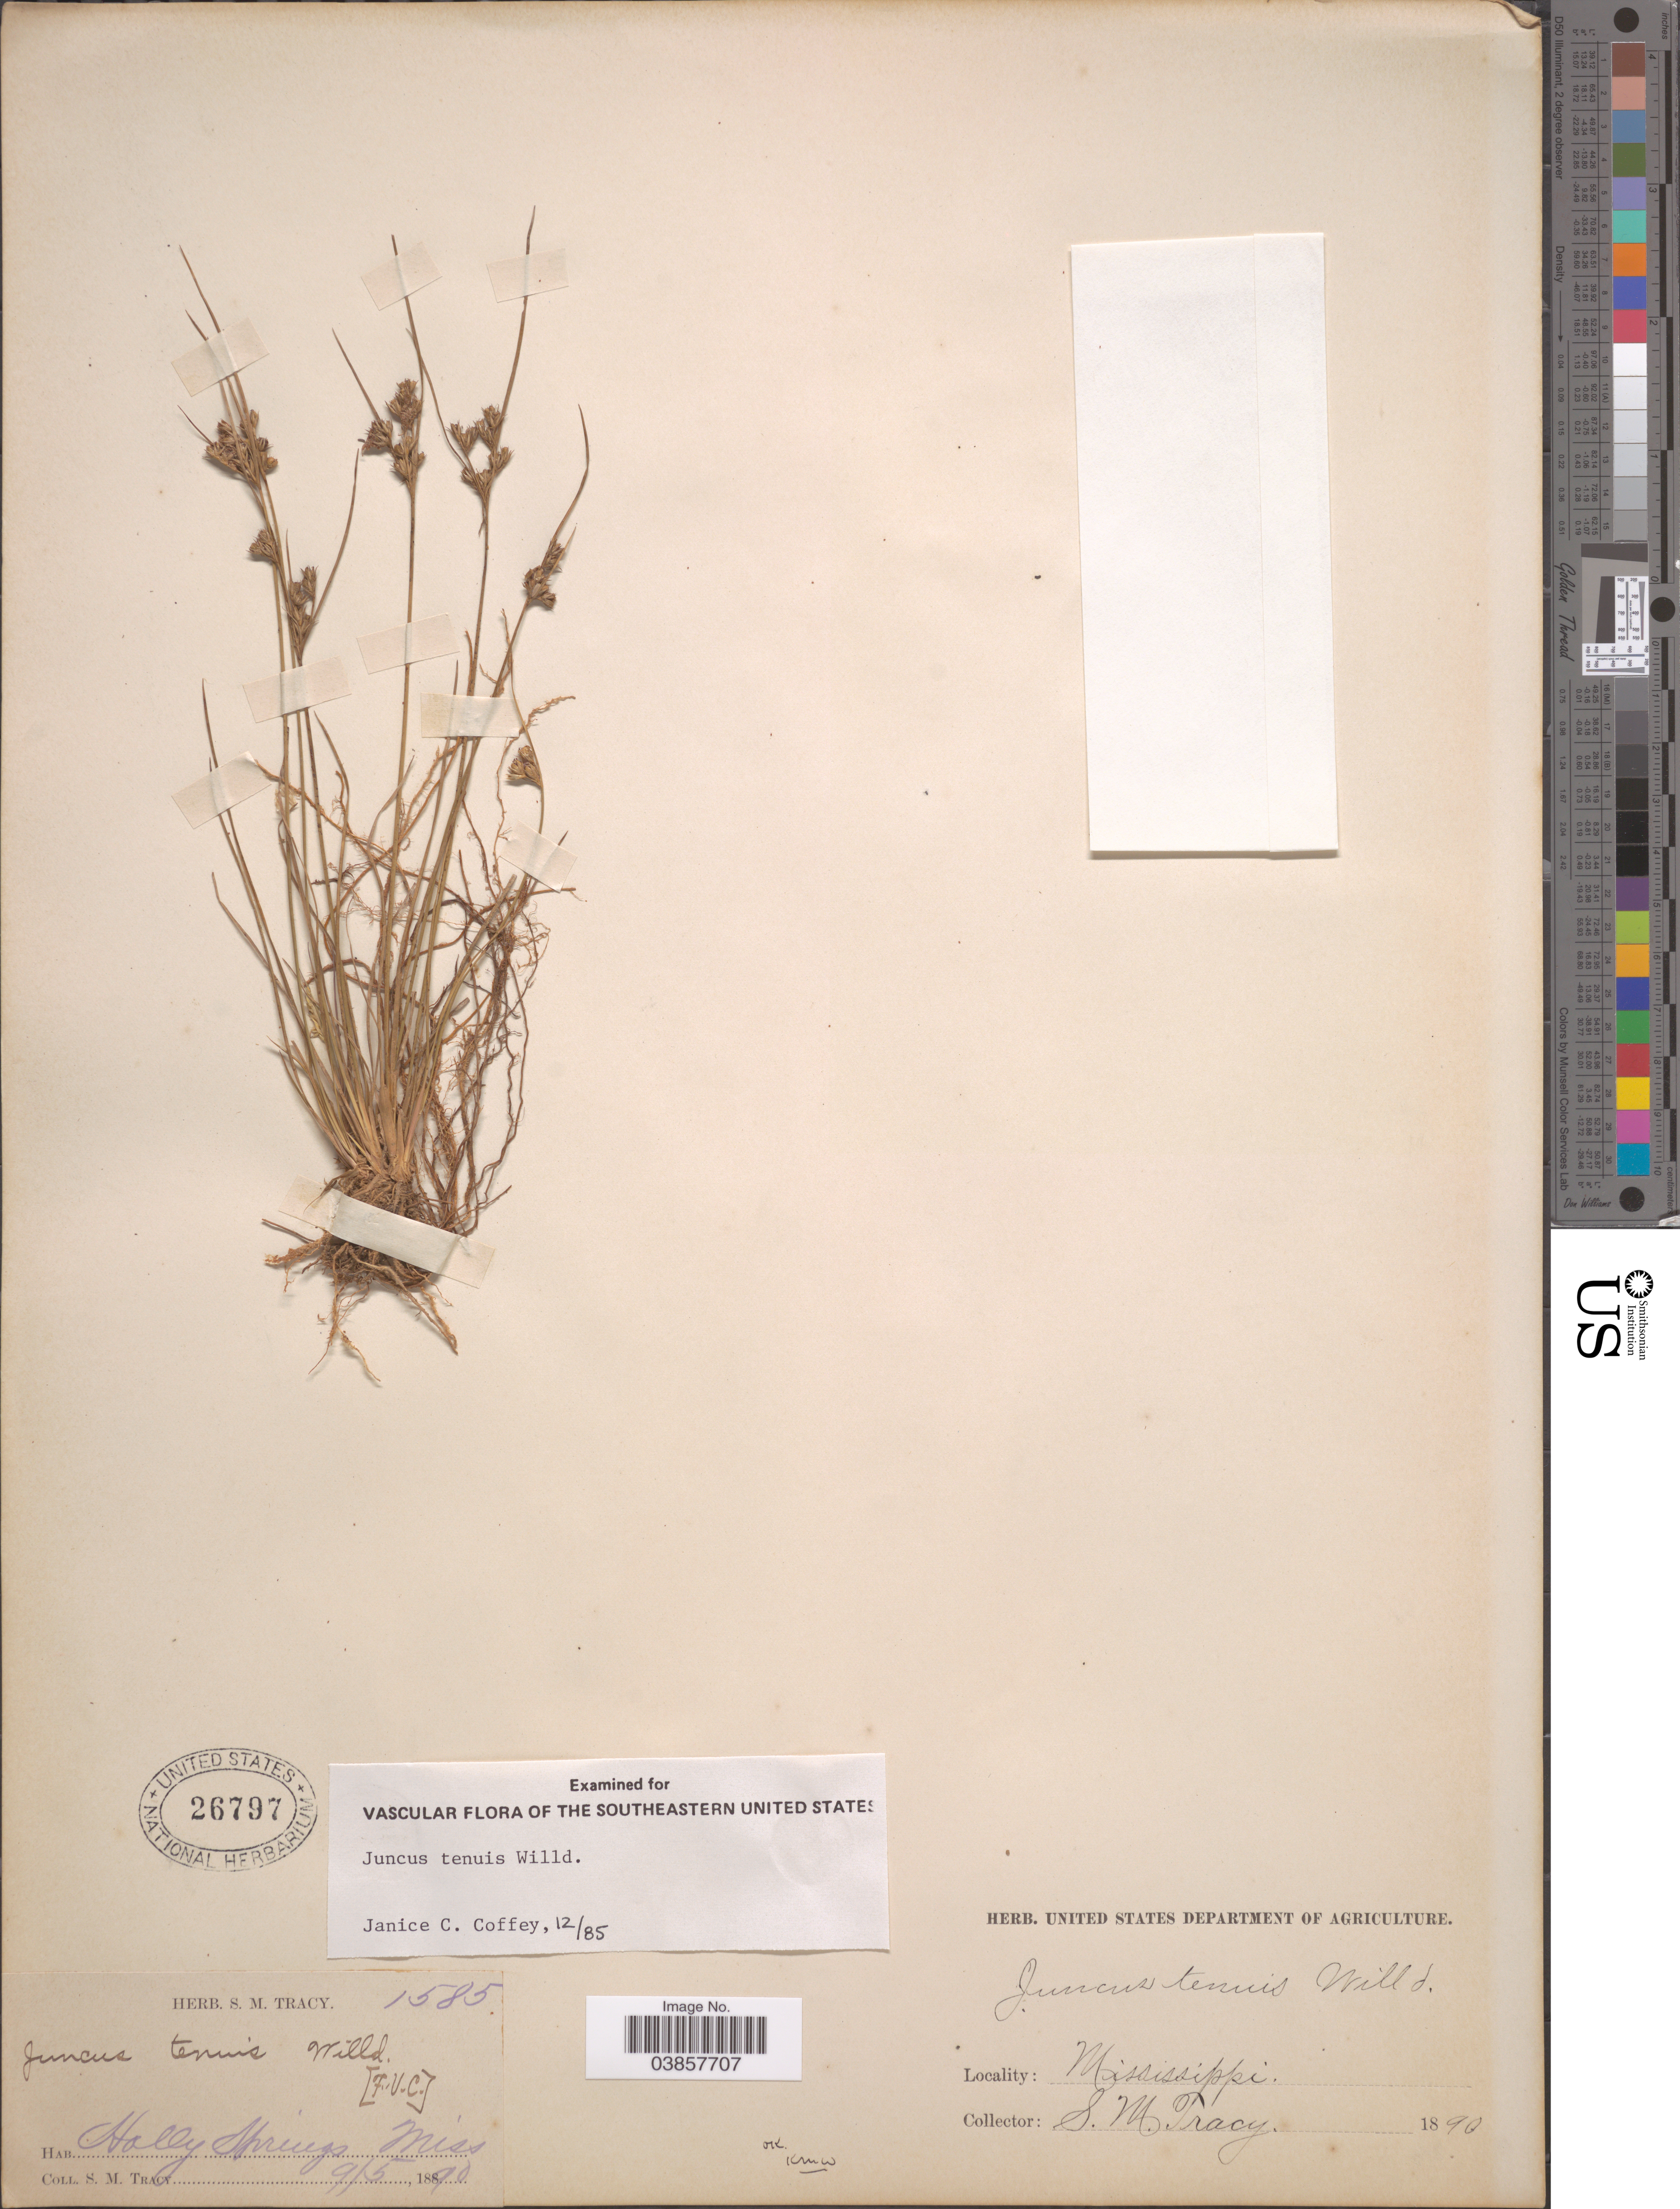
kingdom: Plantae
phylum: Tracheophyta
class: Liliopsida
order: Poales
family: Juncaceae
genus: Juncus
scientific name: Juncus tenuis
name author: Willd.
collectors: S. M. Tracy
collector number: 1585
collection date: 1890-09-05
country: United States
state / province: Mississippi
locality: Holly Springs.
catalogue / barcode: US 26797